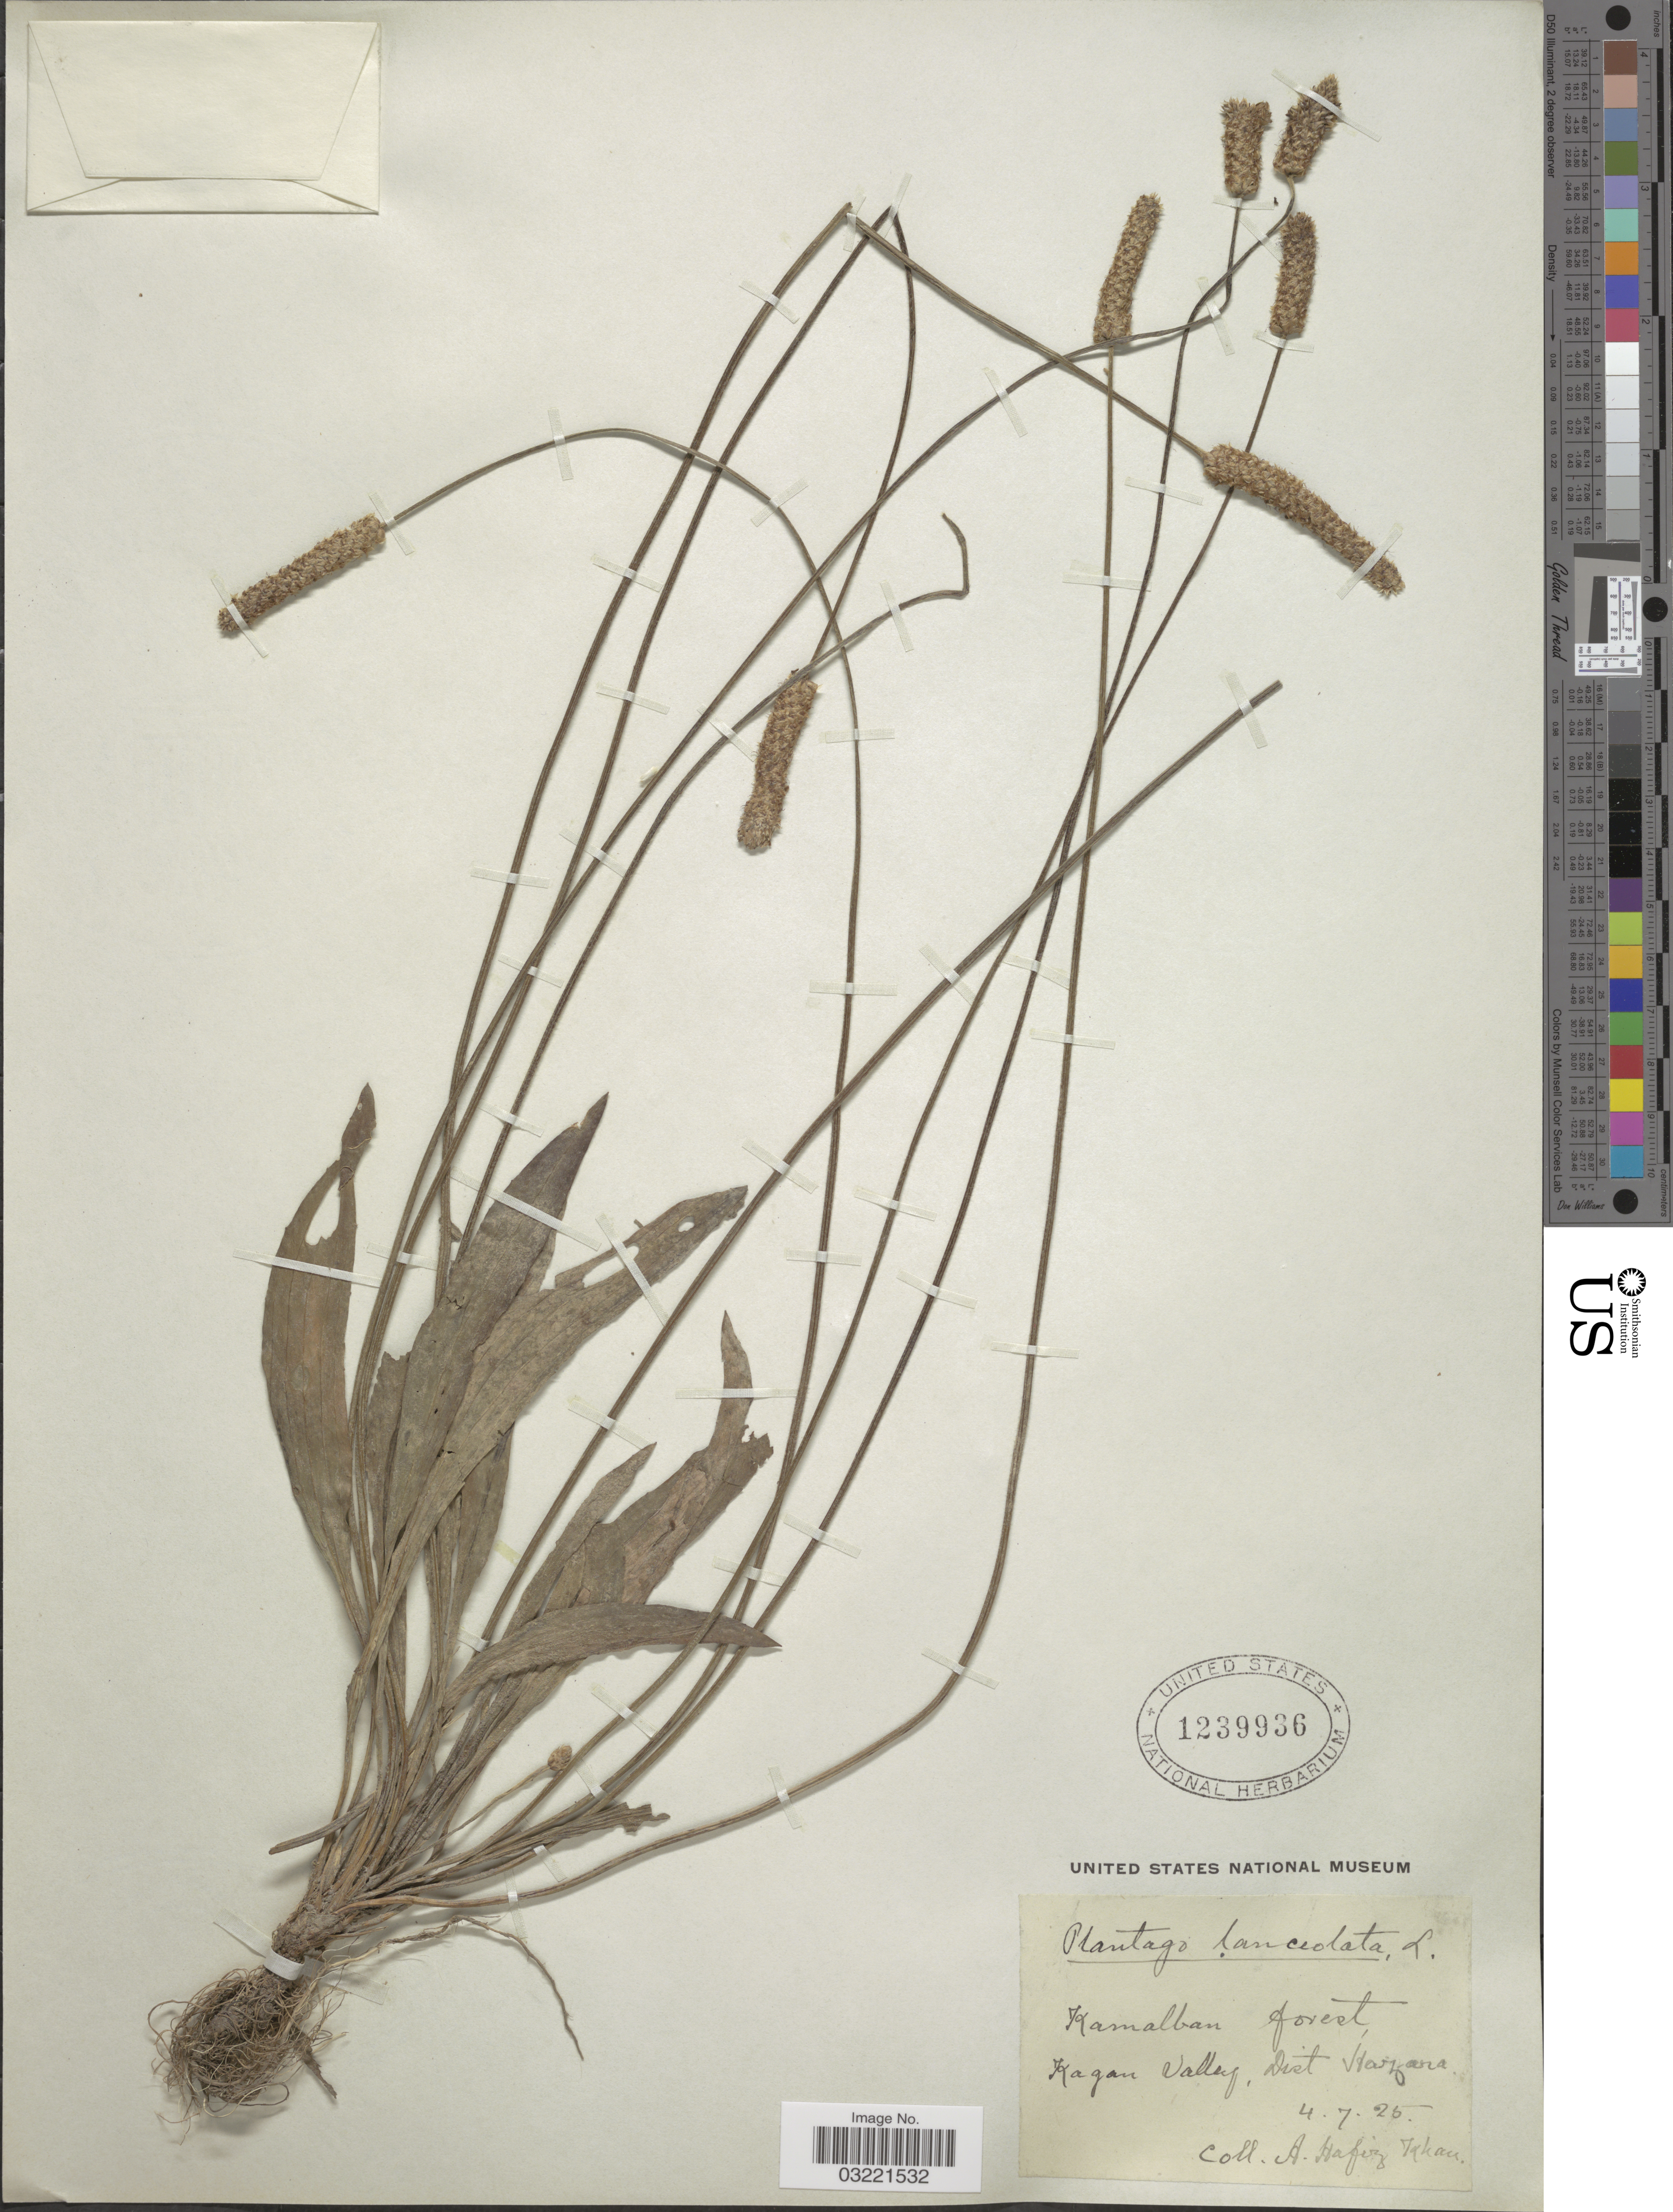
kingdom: Plantae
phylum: Tracheophyta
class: Magnoliopsida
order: Lamiales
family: Plantaginaceae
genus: Plantago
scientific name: Plantago lanceolata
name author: L.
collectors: A. Hafiz-Khan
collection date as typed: Transcribed d/m/y: 4/7/25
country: Pakistan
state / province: Khyber Pakhtunkhwa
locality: Kamalban forest, Kagan Valley, Dist. Hazara.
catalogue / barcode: US 1239936